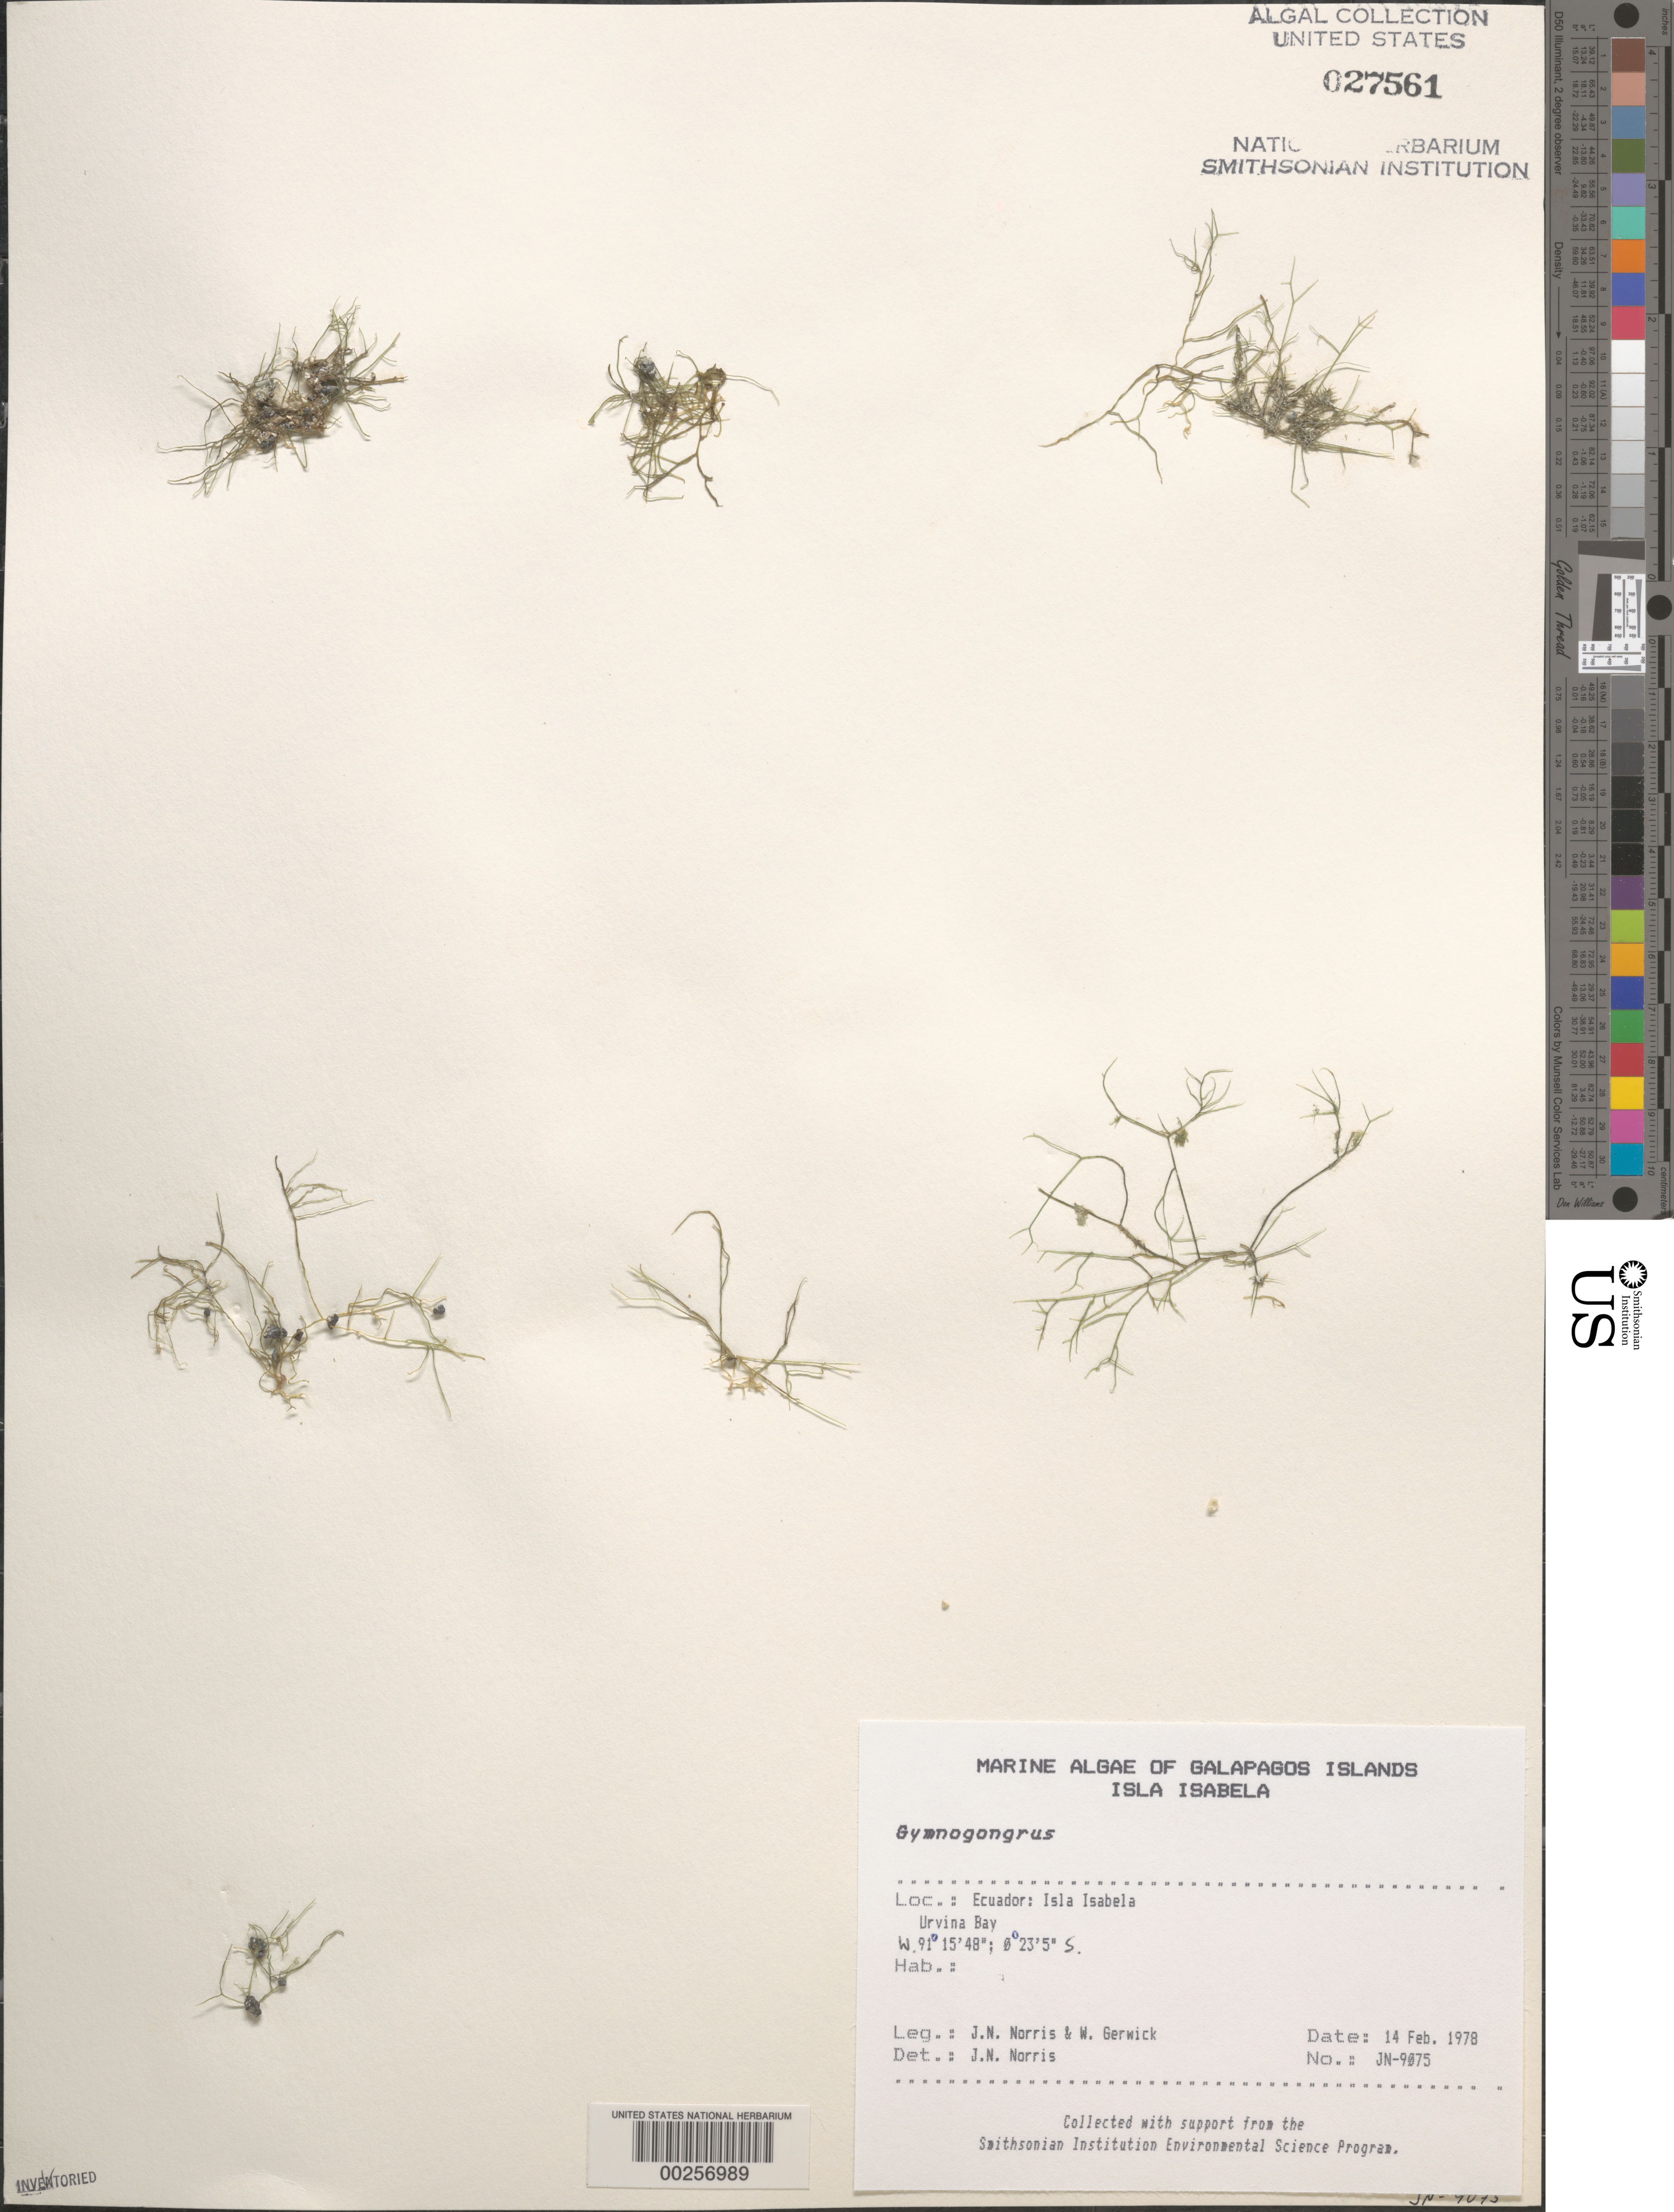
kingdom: Plantae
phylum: Rhodophyta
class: Florideophyceae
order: Gigartinales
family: Phyllophoraceae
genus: Gymnogongrus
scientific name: Gymnogongrus sp.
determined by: Norris, James N.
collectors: J. N. Norris & W. Gerwick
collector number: JN-9075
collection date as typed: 14 Feb 1978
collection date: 1978-02-14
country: Ecuador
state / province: Colón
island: Isabela [Albemarle]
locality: Urvina Bay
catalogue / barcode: US 27561